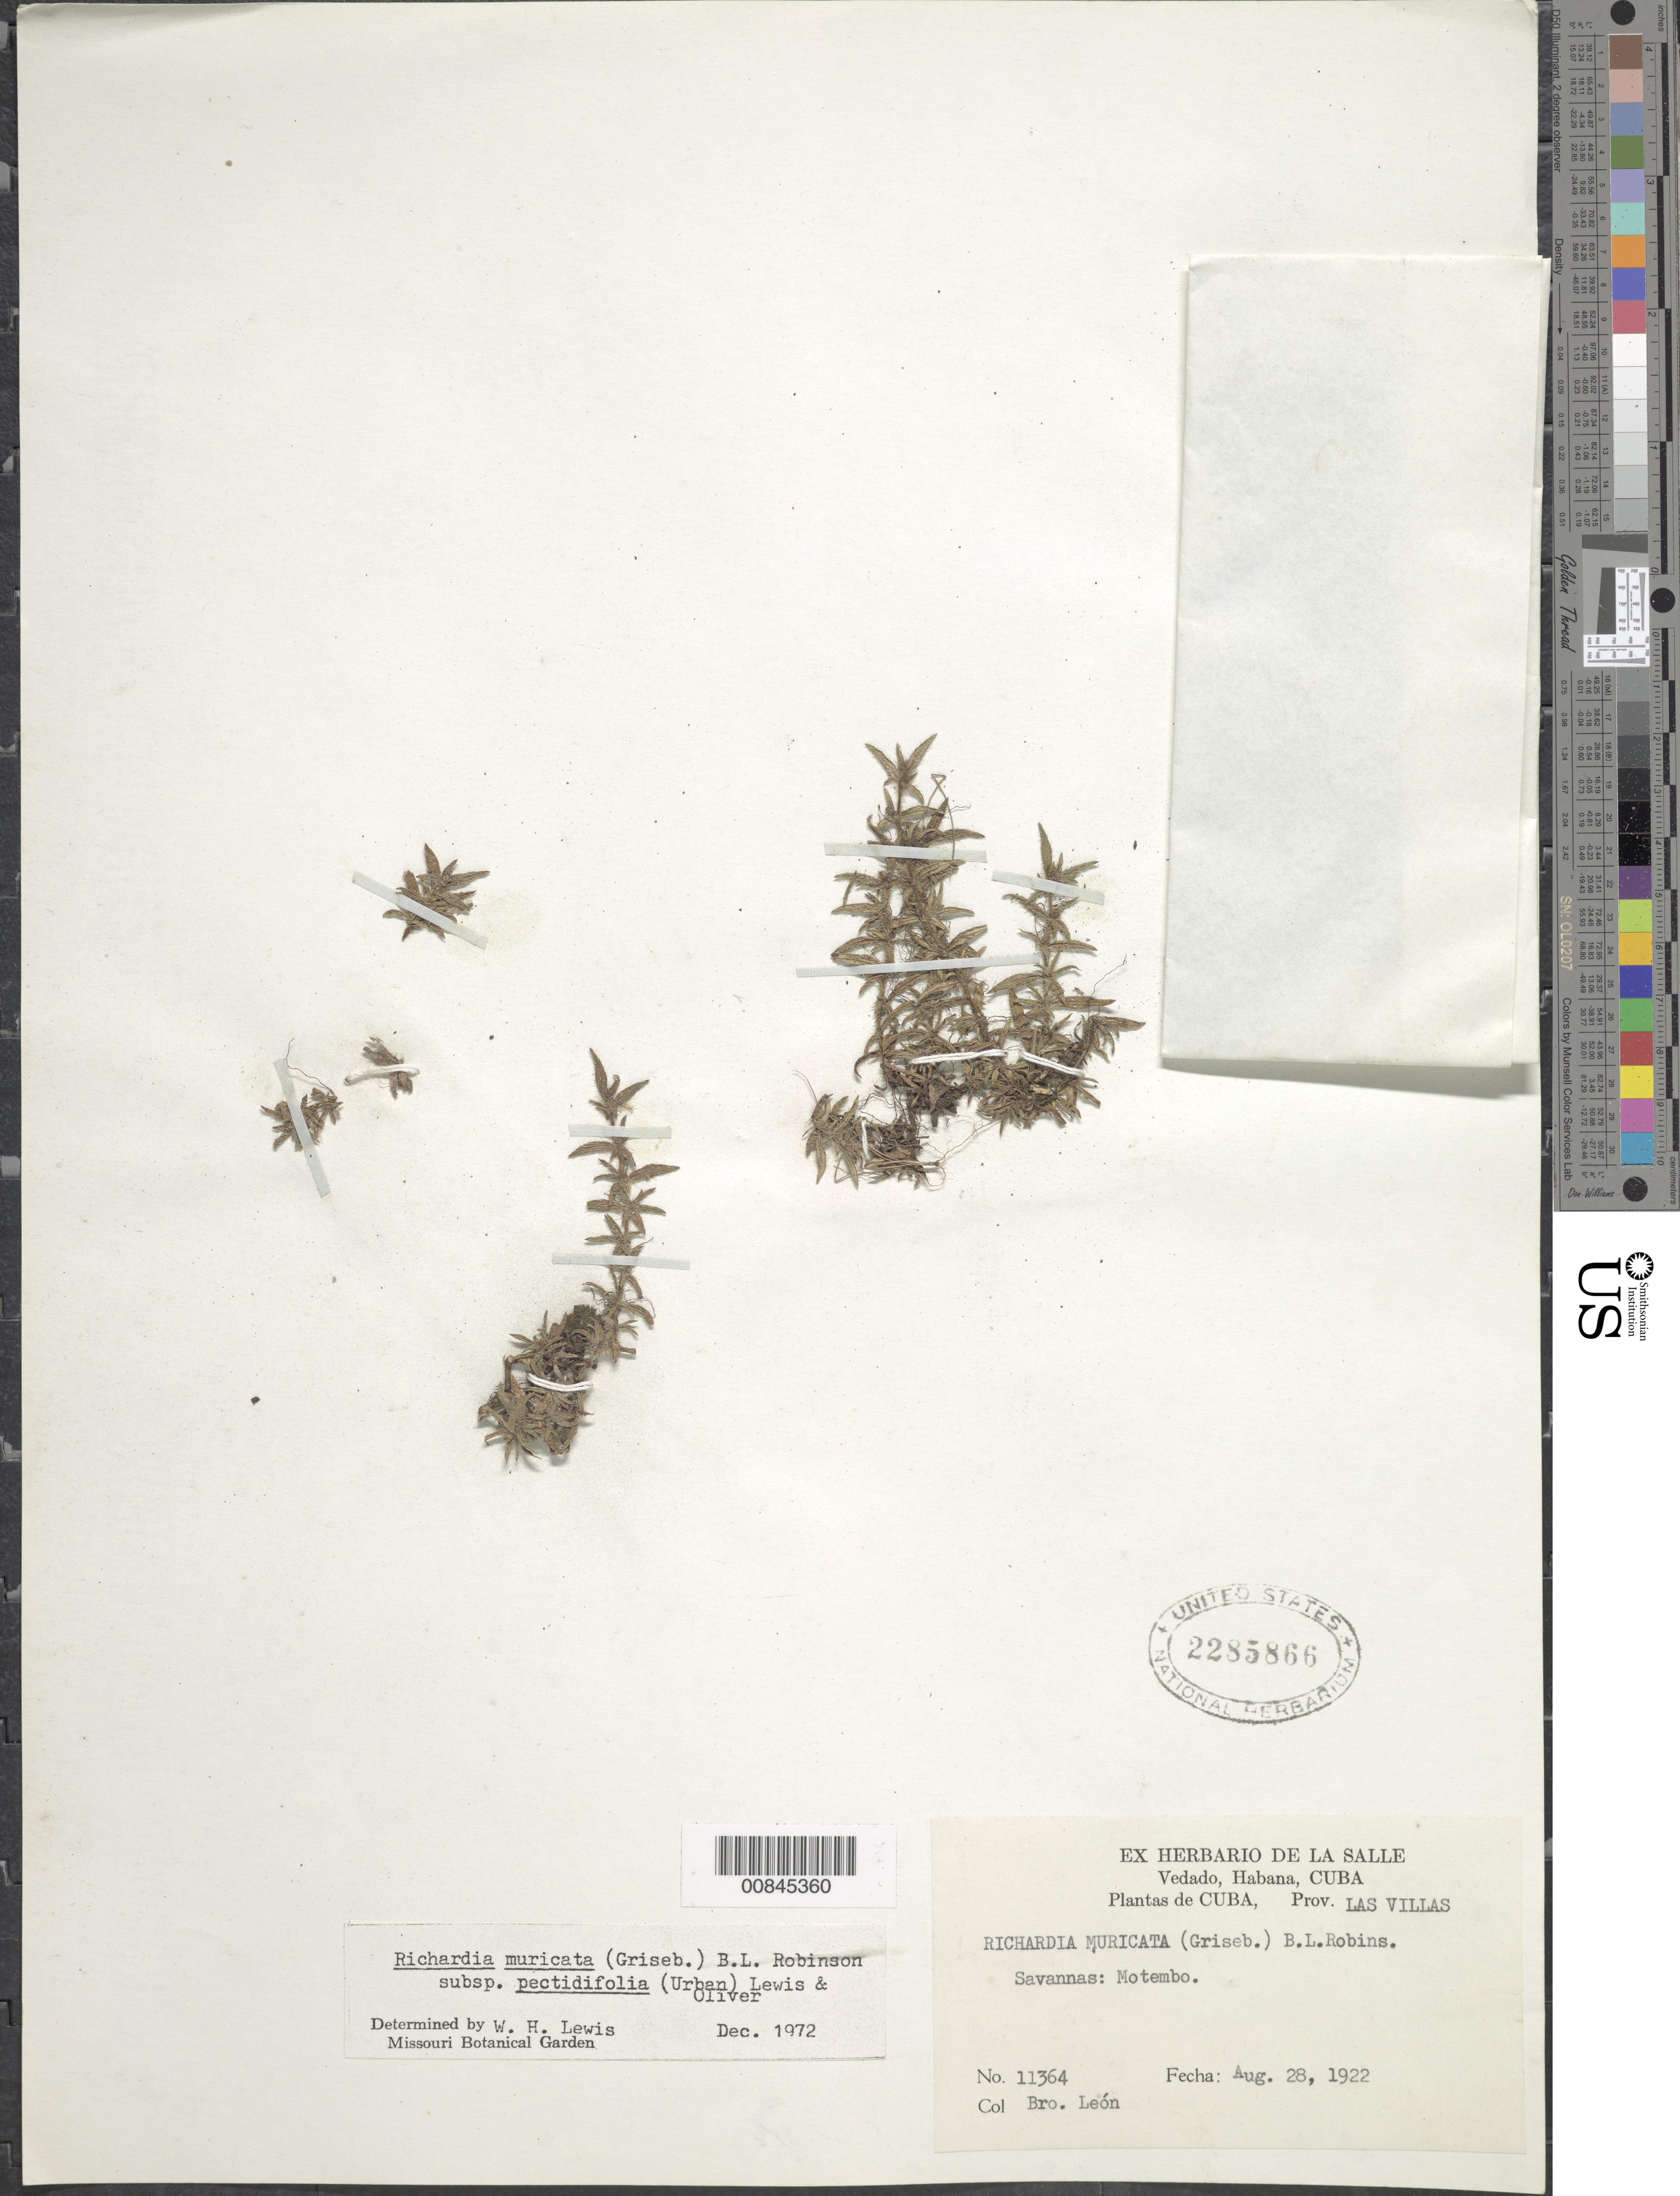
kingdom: Plantae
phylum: Tracheophyta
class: Magnoliopsida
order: Gentianales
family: Rubiaceae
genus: Richardia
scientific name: Richardia muricata subsp. pectidifolia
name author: (Urb.) W.H. Lewis & R.L. Oliv.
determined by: Lewis, W. H.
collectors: Bro. León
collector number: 11364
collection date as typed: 28 Aug 1922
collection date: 1922-08-28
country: Cuba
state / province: Las Villas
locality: Motembo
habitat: Savannas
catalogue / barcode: US 2285866